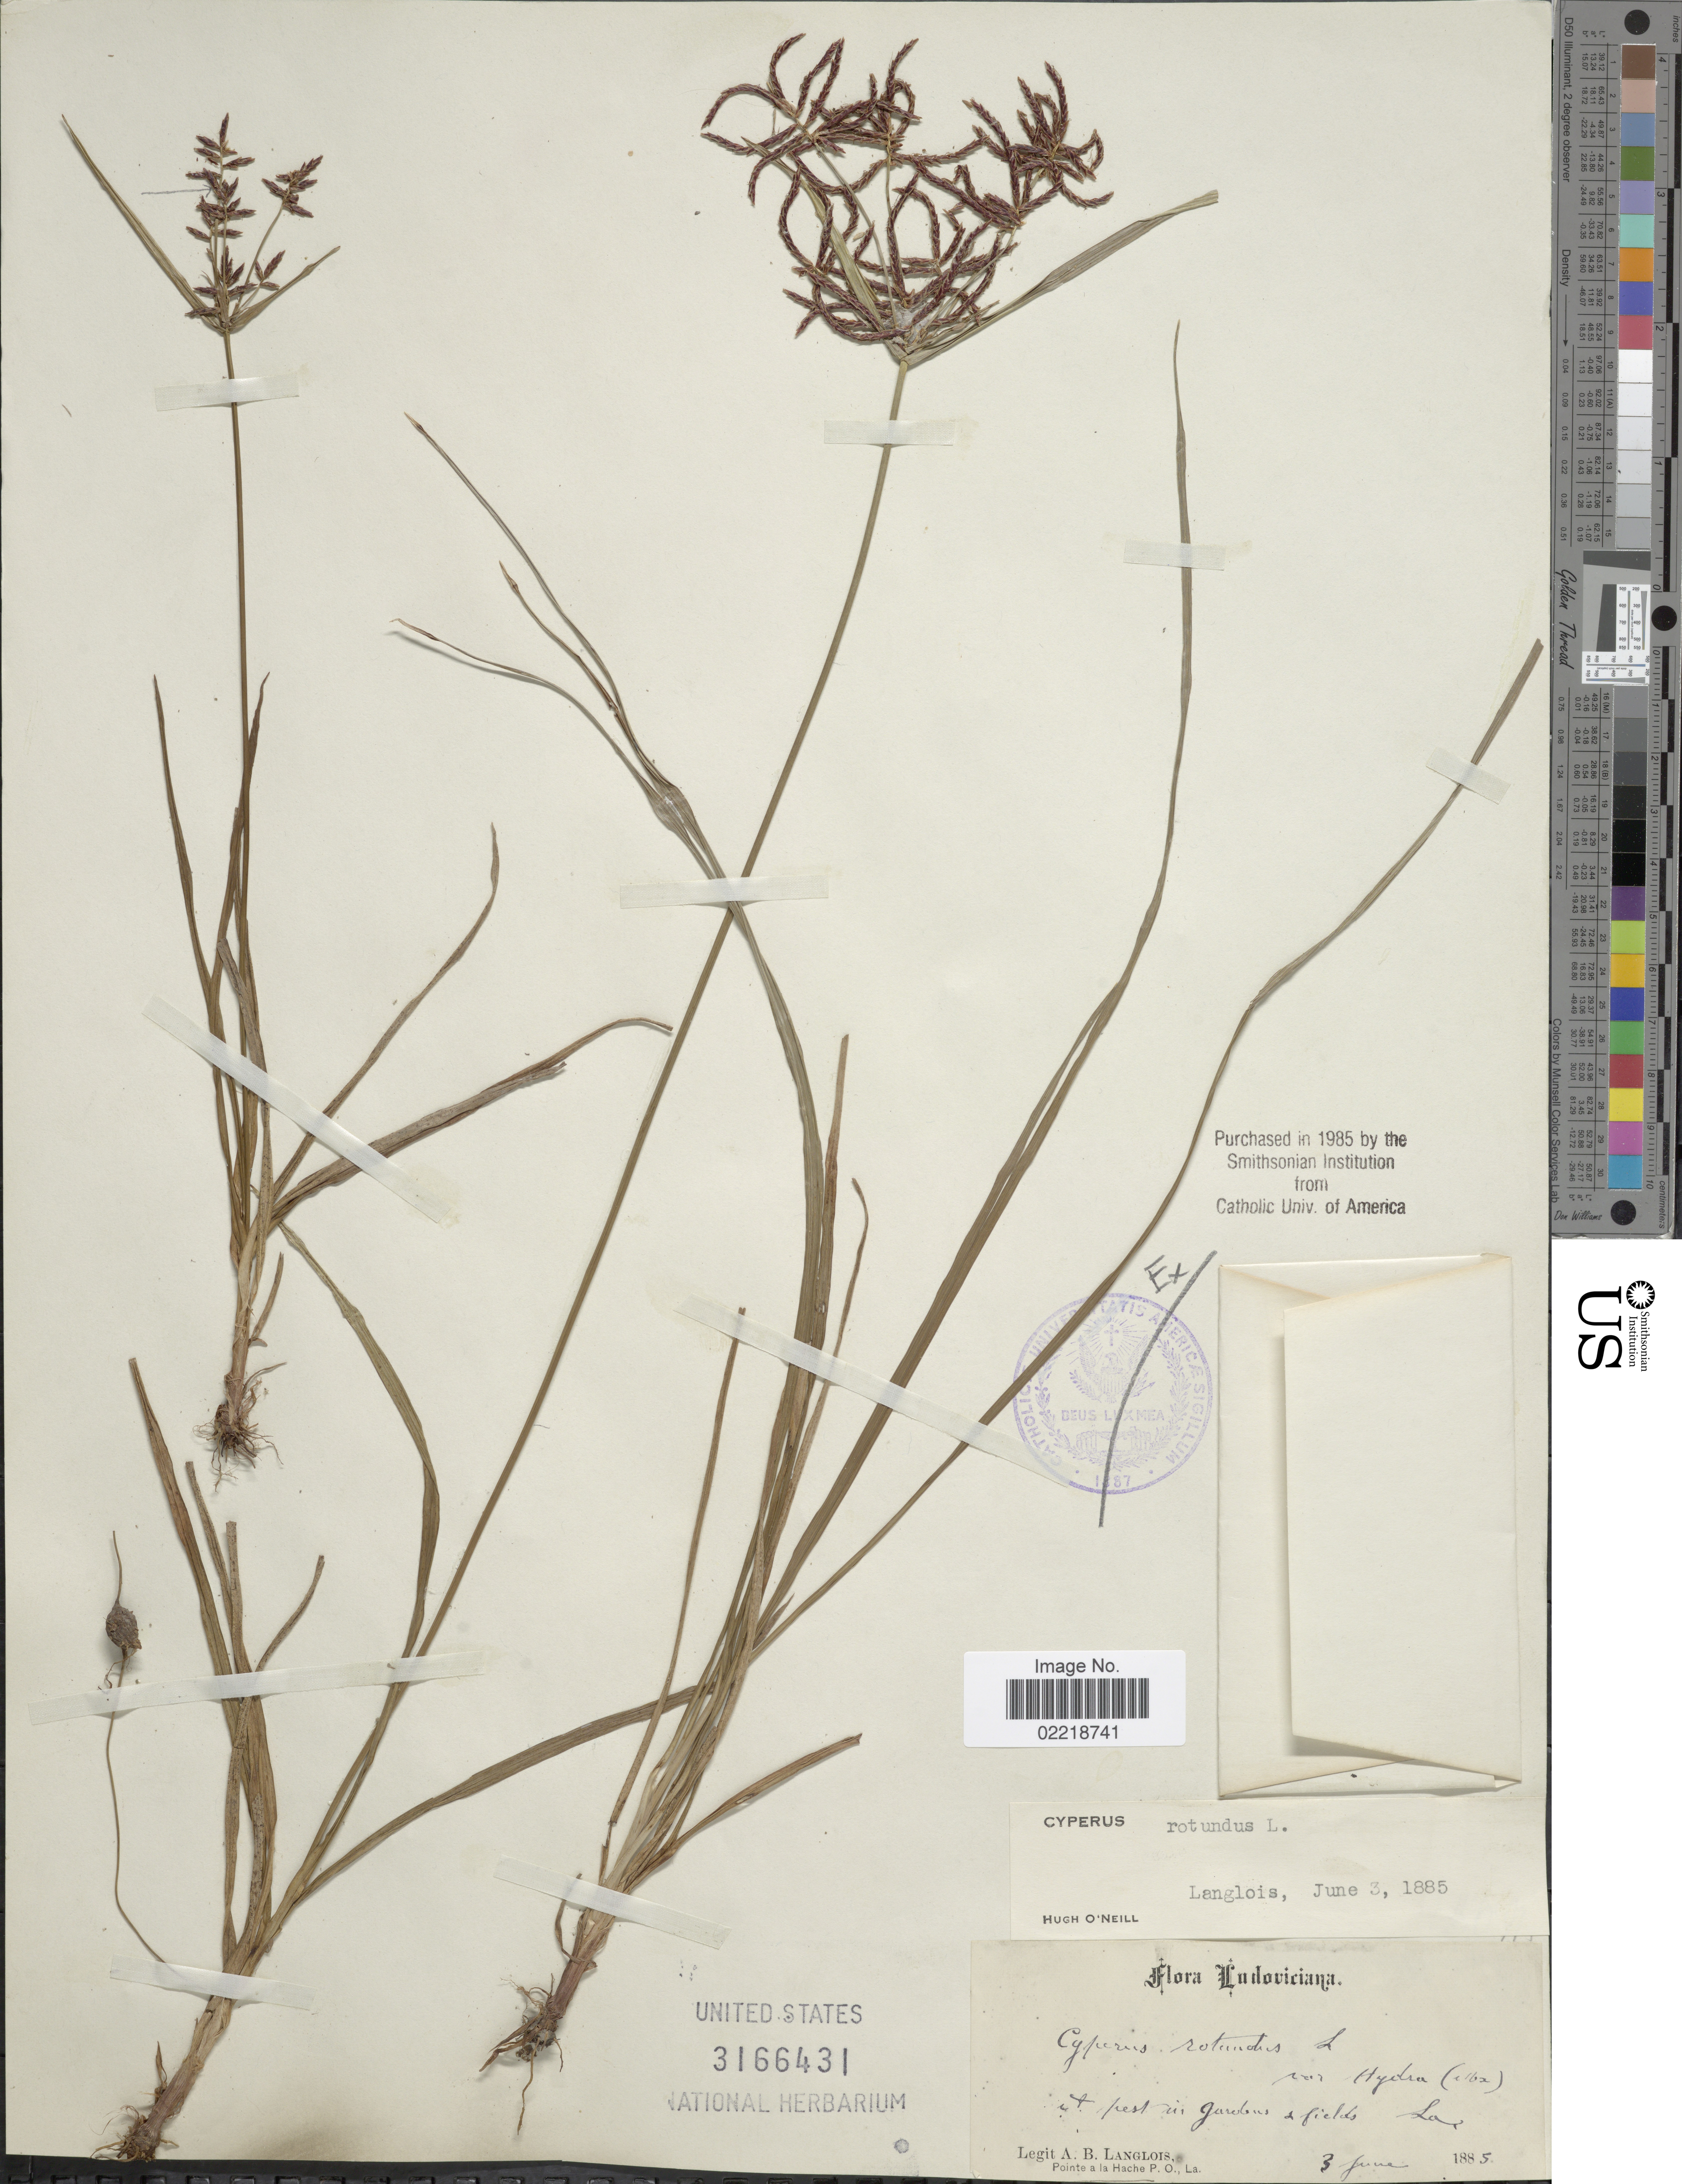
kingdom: Plantae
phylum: Tracheophyta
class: Liliopsida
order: Poales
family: Cyperaceae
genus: Cyperus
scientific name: Cyperus rotundus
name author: L.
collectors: A. Langlois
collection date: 1885-06-03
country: United States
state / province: Louisiana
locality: Ludoviciana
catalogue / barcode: US 3166431